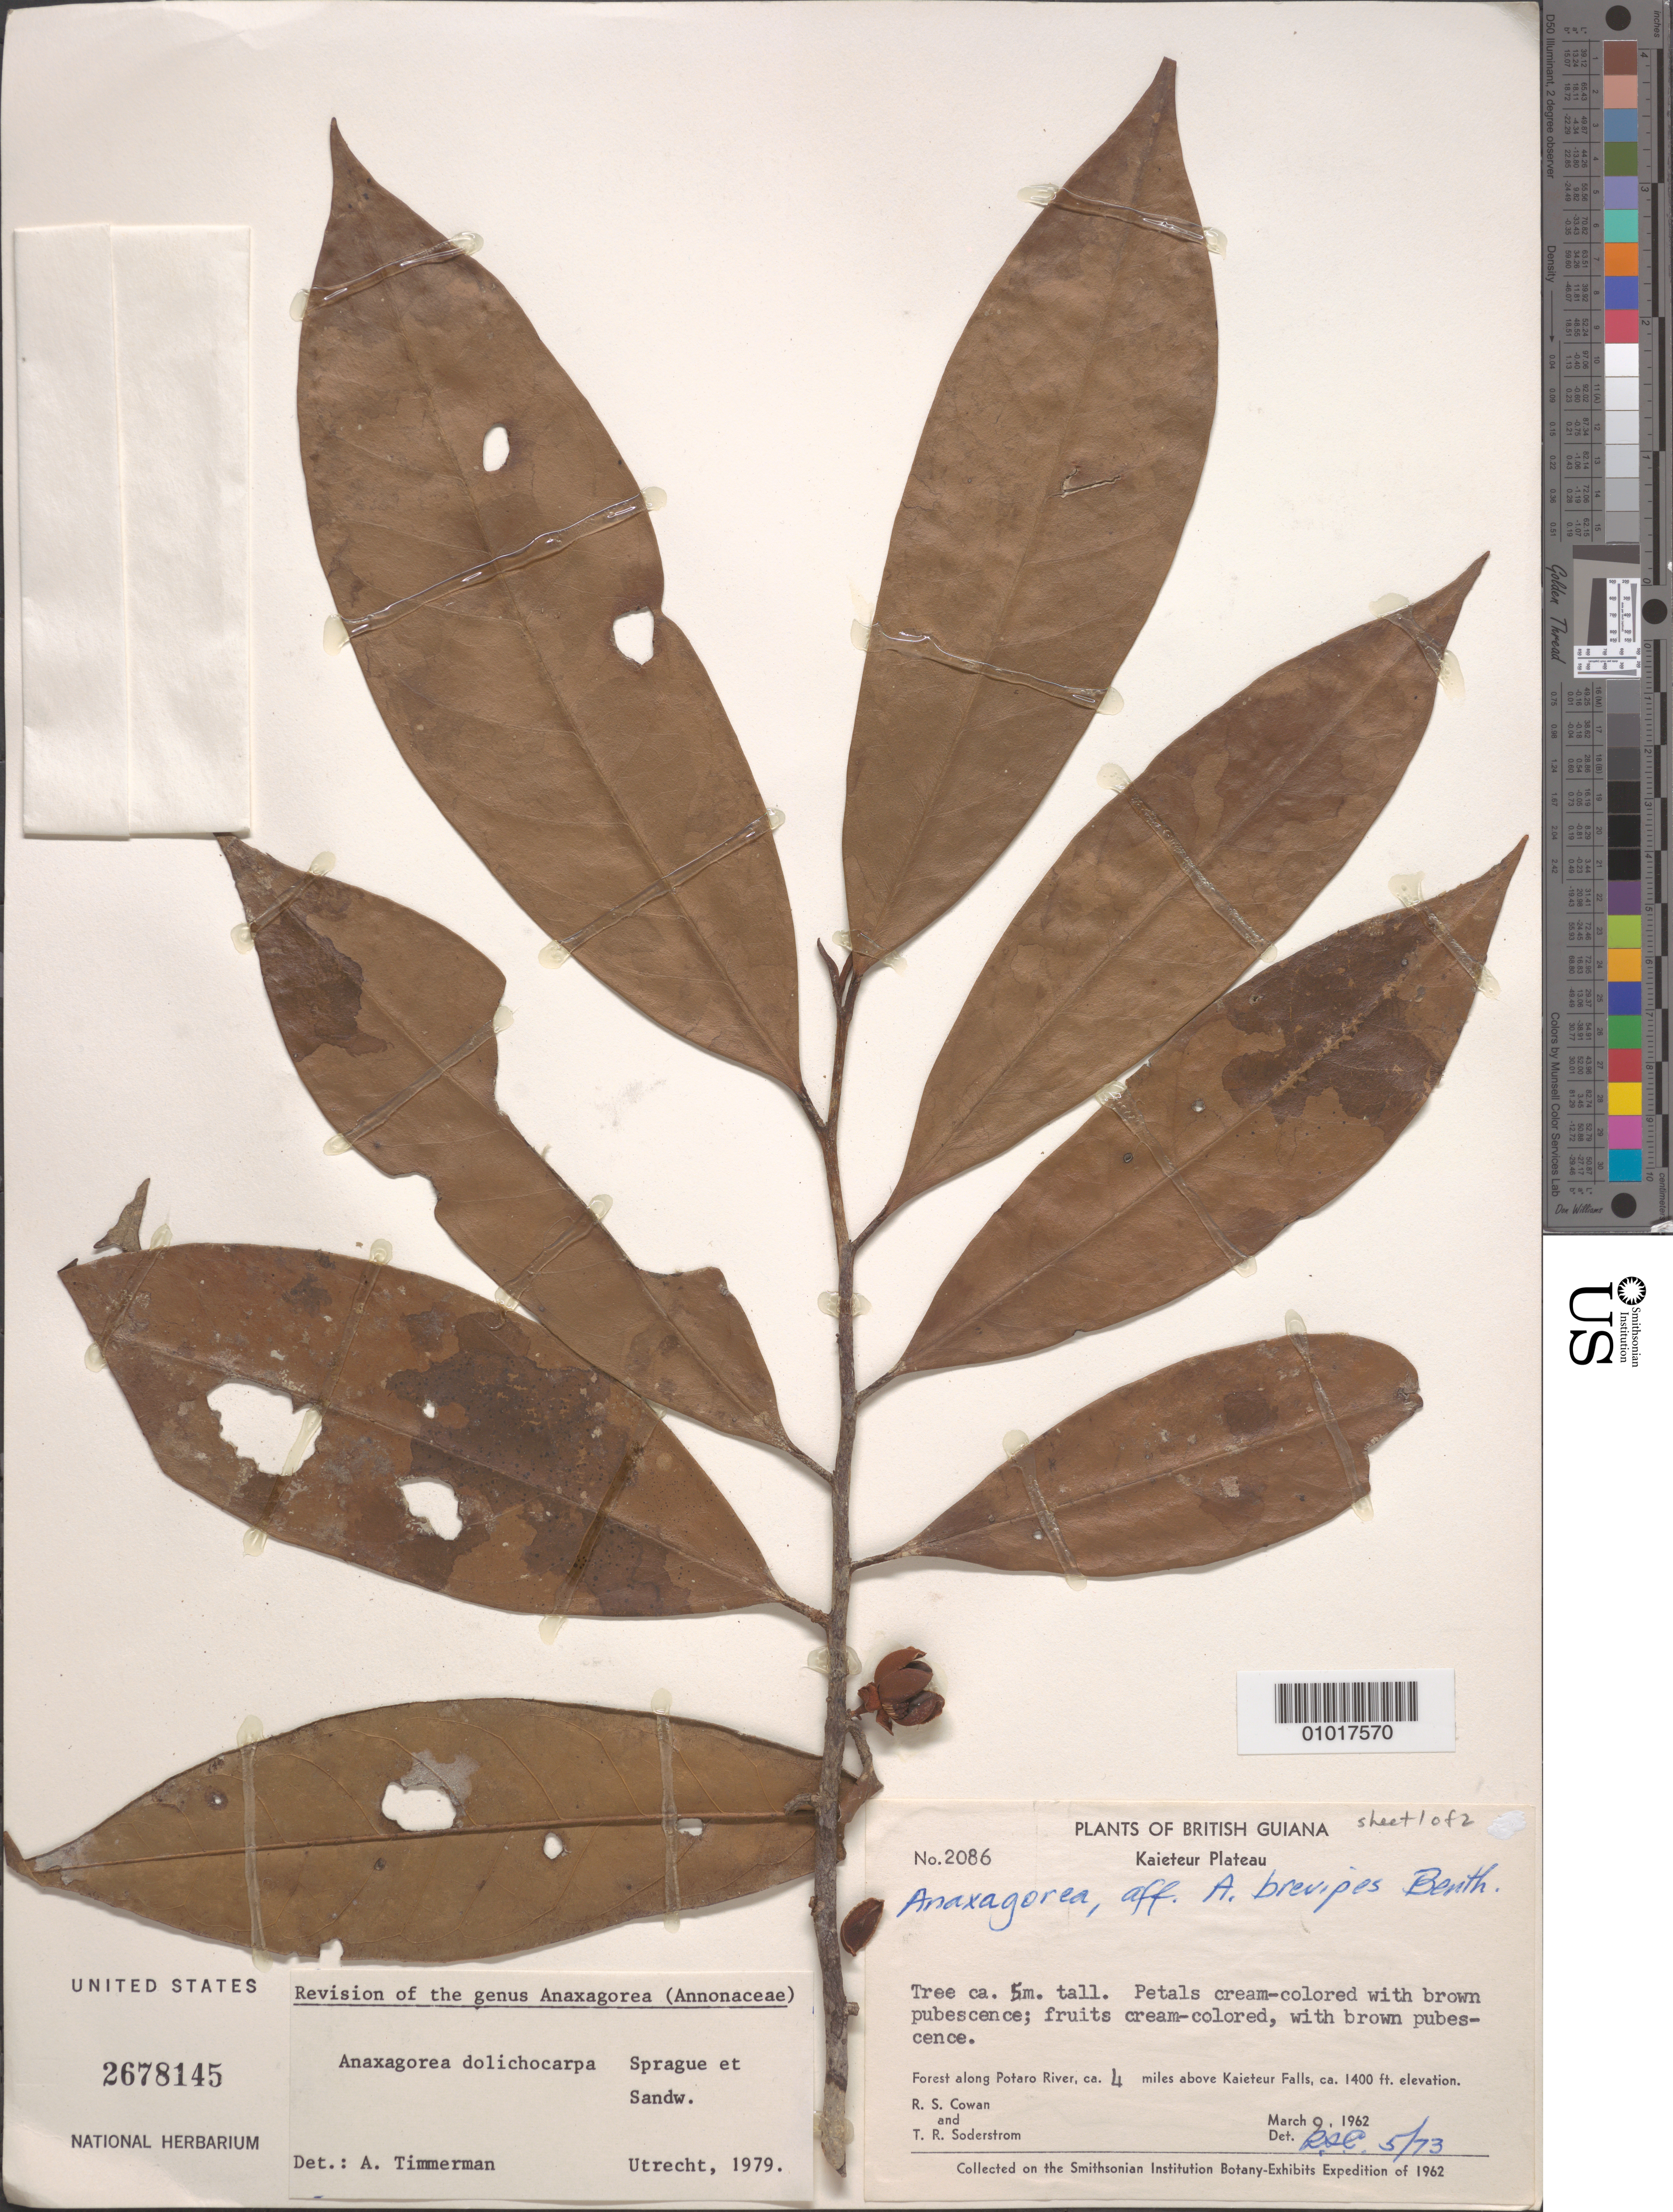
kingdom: Plantae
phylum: Tracheophyta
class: Magnoliopsida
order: Magnoliales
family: Annonaceae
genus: Anaxagorea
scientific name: Anaxagorea dolichocarpa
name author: Sprague & Sandwith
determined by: Timmerman, A.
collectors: R. S. Cowan & T. R. Soderstrom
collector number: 2086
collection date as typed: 9-Mar-62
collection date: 1962-03-09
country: Guyana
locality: Kaieteur Plateau. Forest along Potaro River, ca. 4 miles above Kaieteur Falls.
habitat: forest along river, about 4 miles above Kaieteur Falls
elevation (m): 427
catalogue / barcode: US 2678145